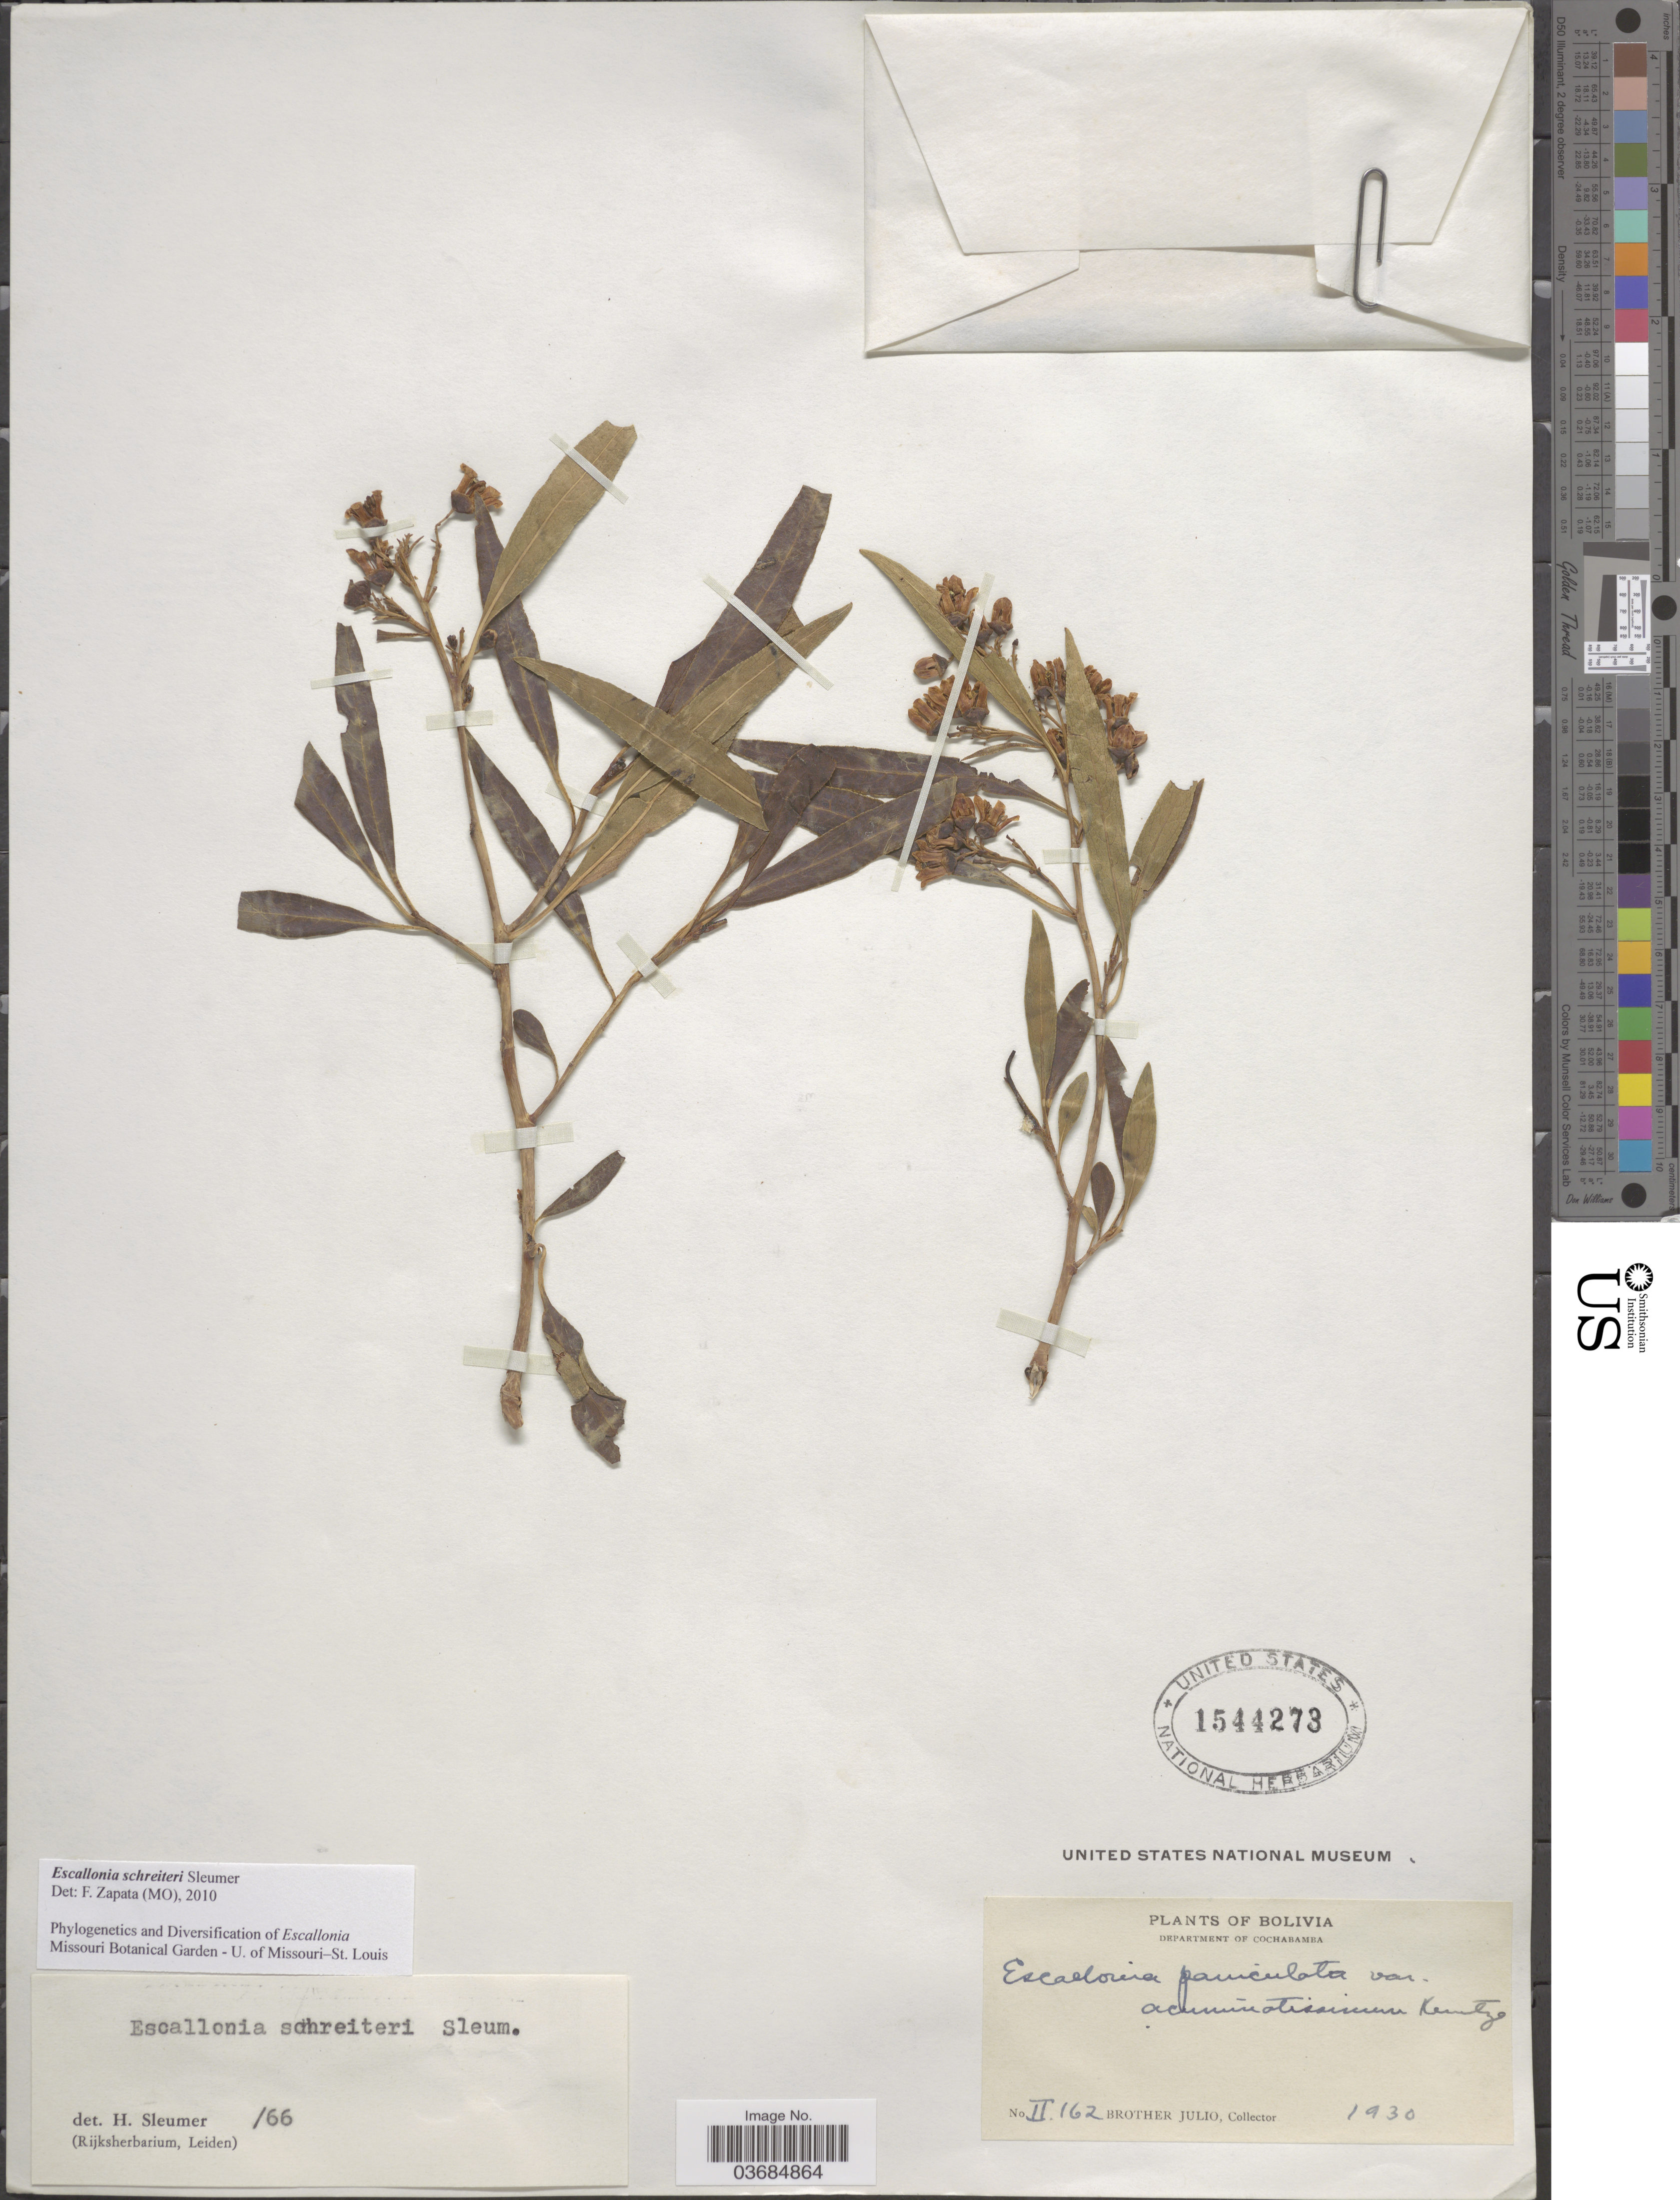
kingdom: Plantae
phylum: Tracheophyta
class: Magnoliopsida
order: Escalloniales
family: Escalloniaceae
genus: Escallonia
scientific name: Escallonia schreiteri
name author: Sleumer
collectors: Bro. Julio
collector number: II162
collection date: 1930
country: Bolivia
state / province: Cochabamba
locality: Department of Cochabamba.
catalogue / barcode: US 1544273